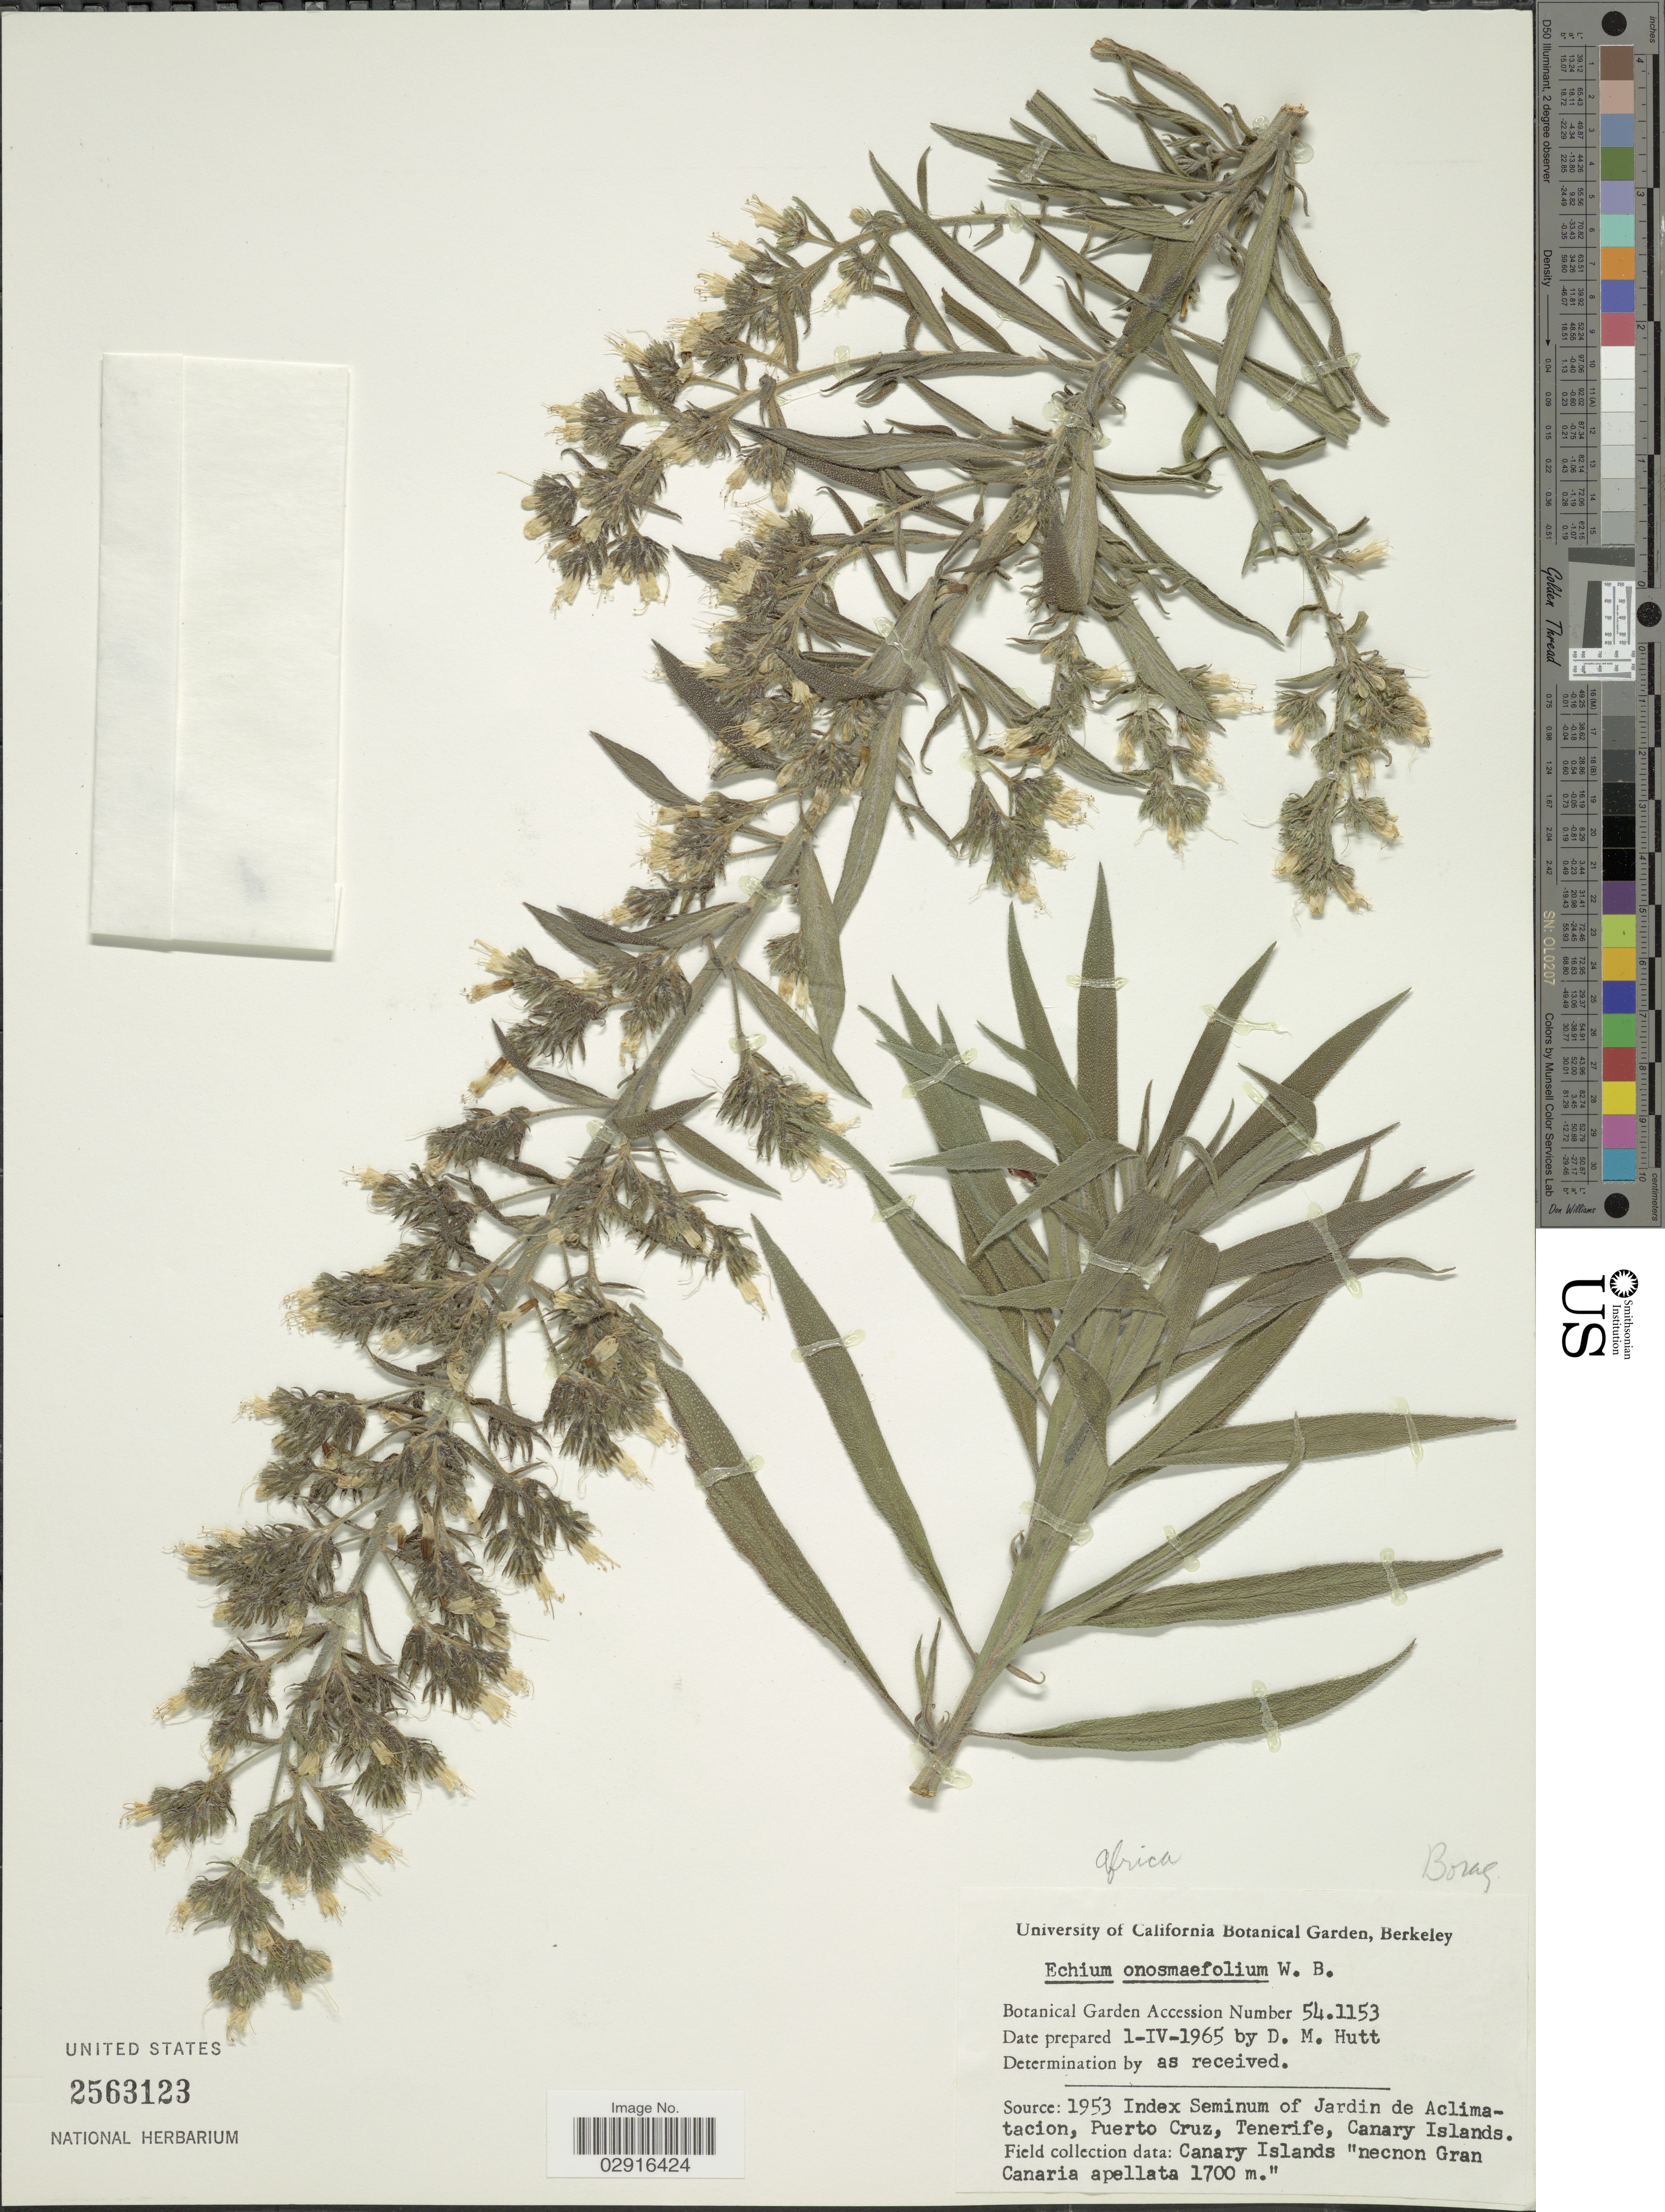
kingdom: Plantae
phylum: Tracheophyta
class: Magnoliopsida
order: Boraginales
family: Boraginaceae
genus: Echium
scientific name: Echium onosmifolium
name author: D.A. Webb & Berthel.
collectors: D. Hutt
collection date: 1965-04-01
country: United States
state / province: California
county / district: Alameda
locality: University of California Botanical Garden, Berkeley.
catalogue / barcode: US 2563123